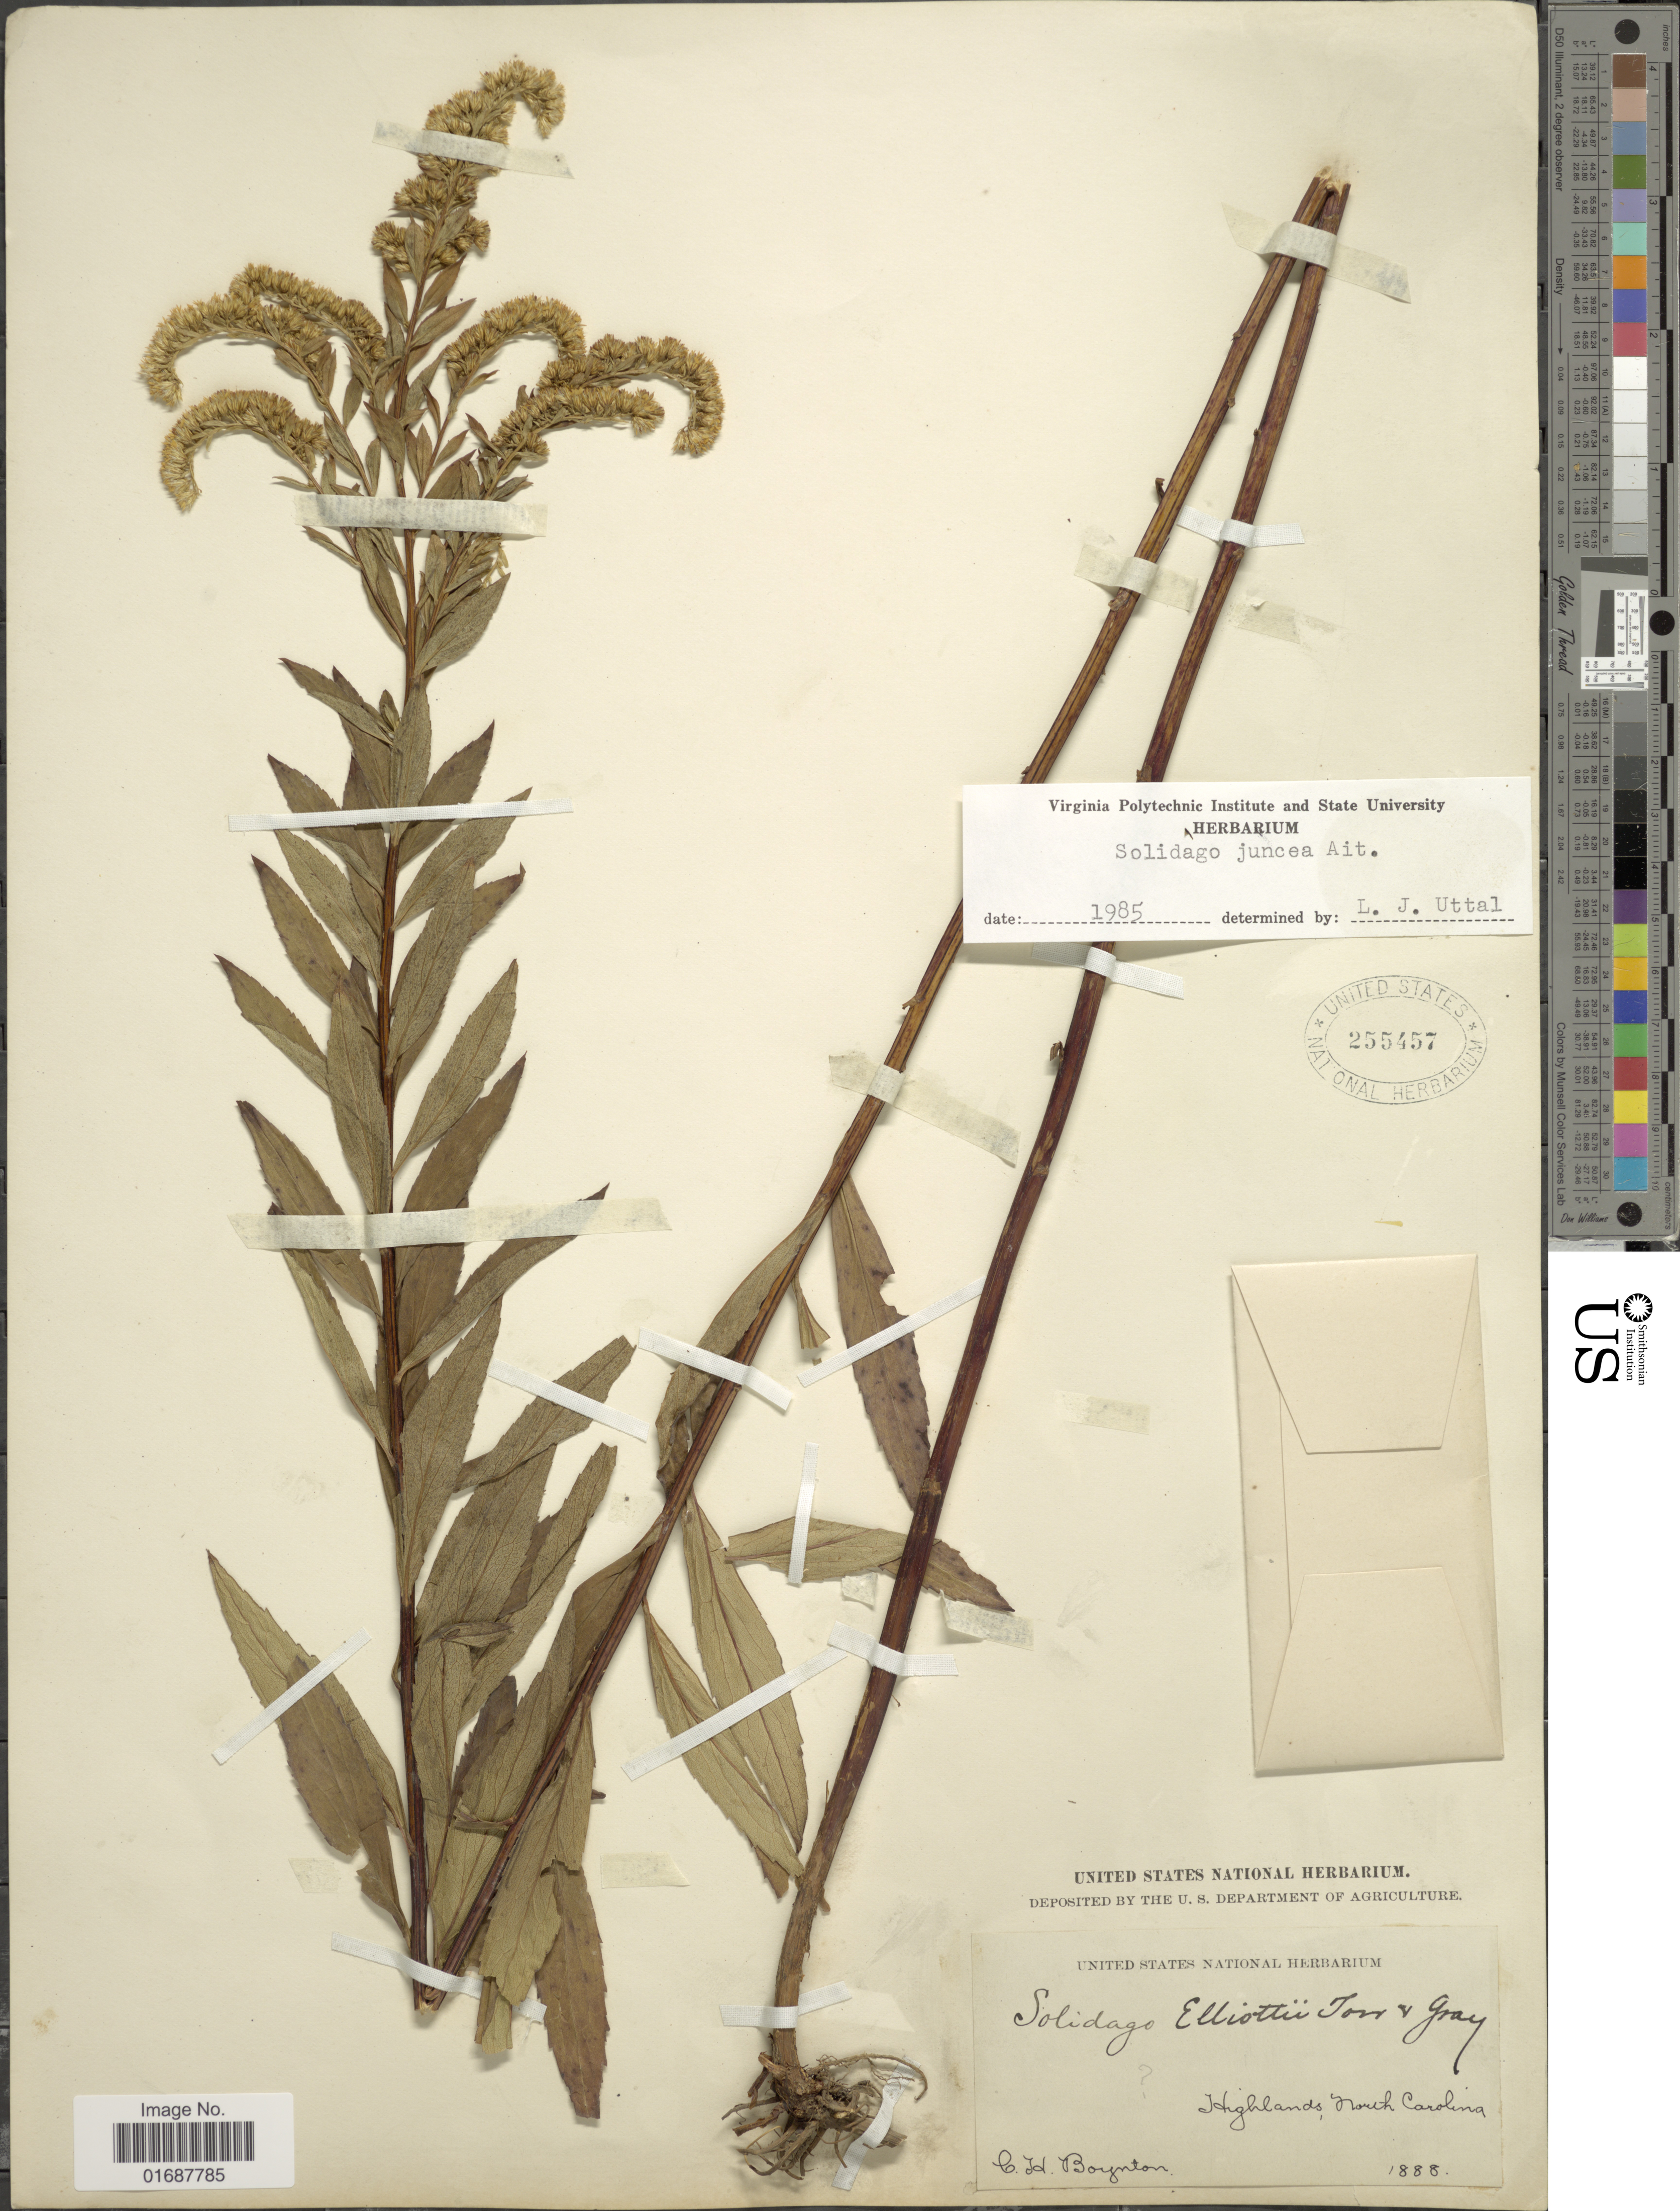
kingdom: Plantae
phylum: Tracheophyta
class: Magnoliopsida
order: Asterales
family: Asteraceae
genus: Solidago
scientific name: Solidago juncea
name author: Aiton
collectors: C. L. Boynton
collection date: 1888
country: United States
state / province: North Carolina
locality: Highlands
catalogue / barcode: US 255457